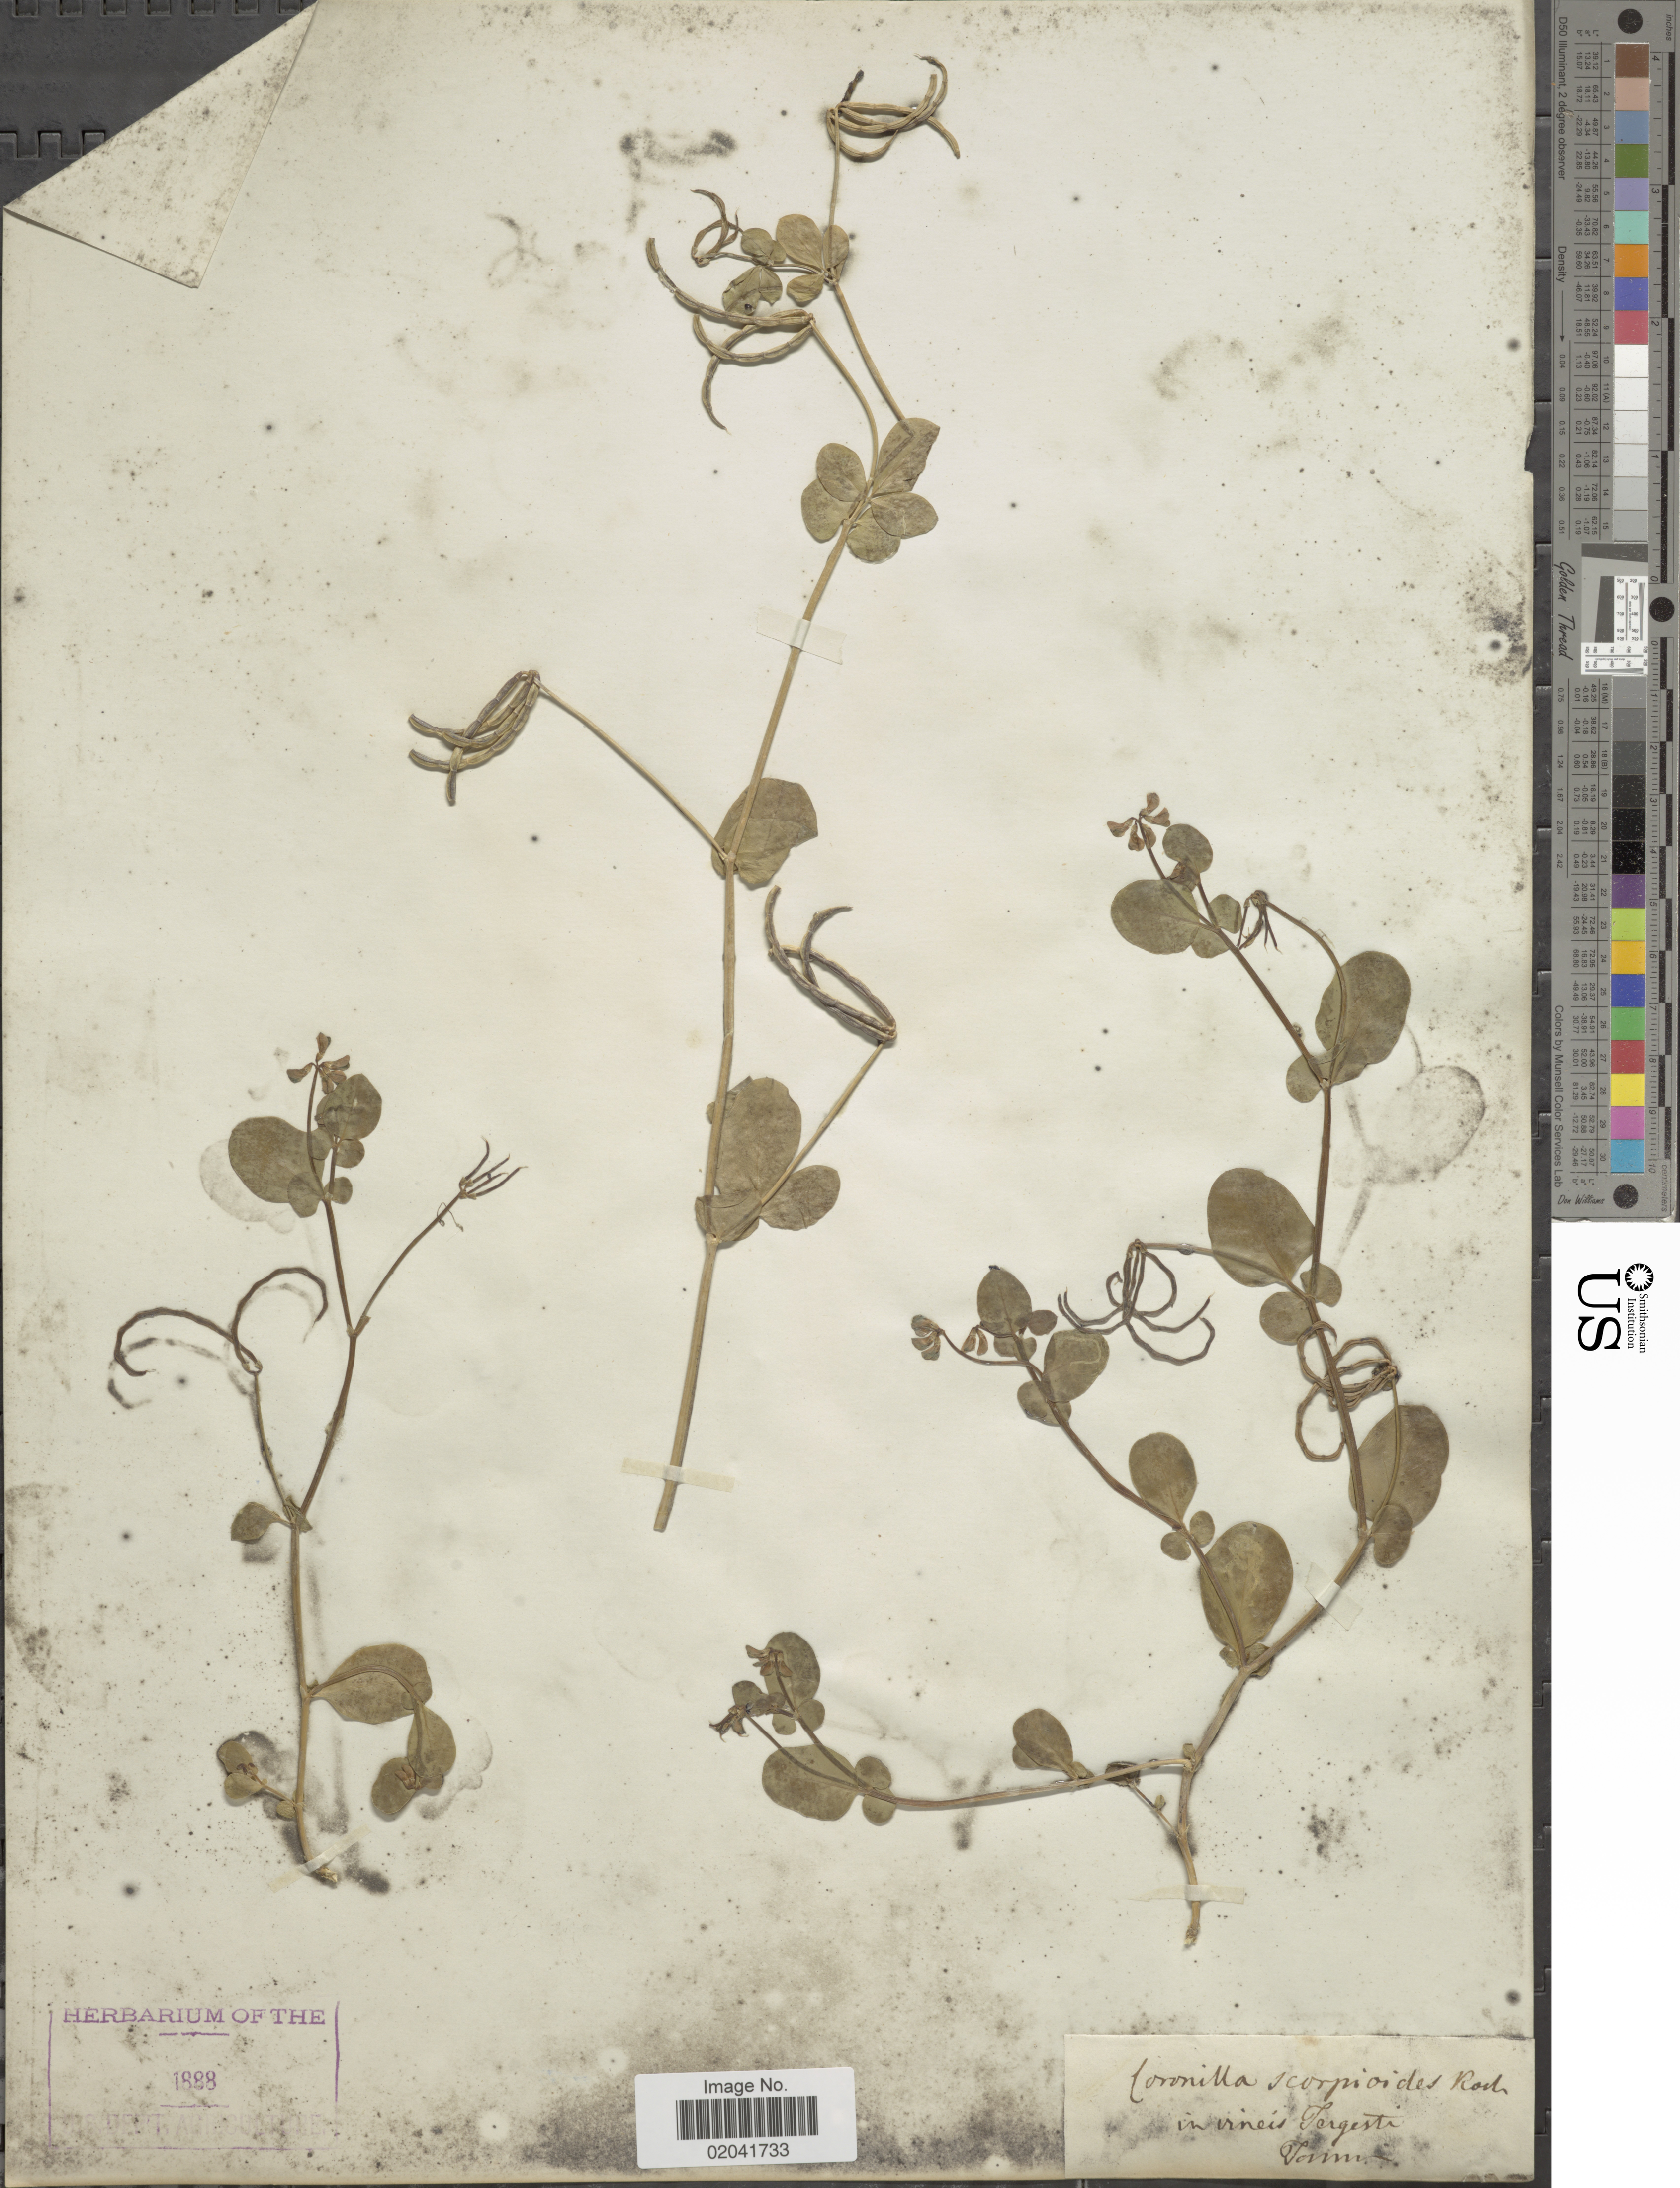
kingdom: Plantae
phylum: Tracheophyta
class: Magnoliopsida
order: Fabales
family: Fabaceae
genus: Ornithopus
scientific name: Ornithopus scorpioides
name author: L.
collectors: Tommasini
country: Italy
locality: Tergesti